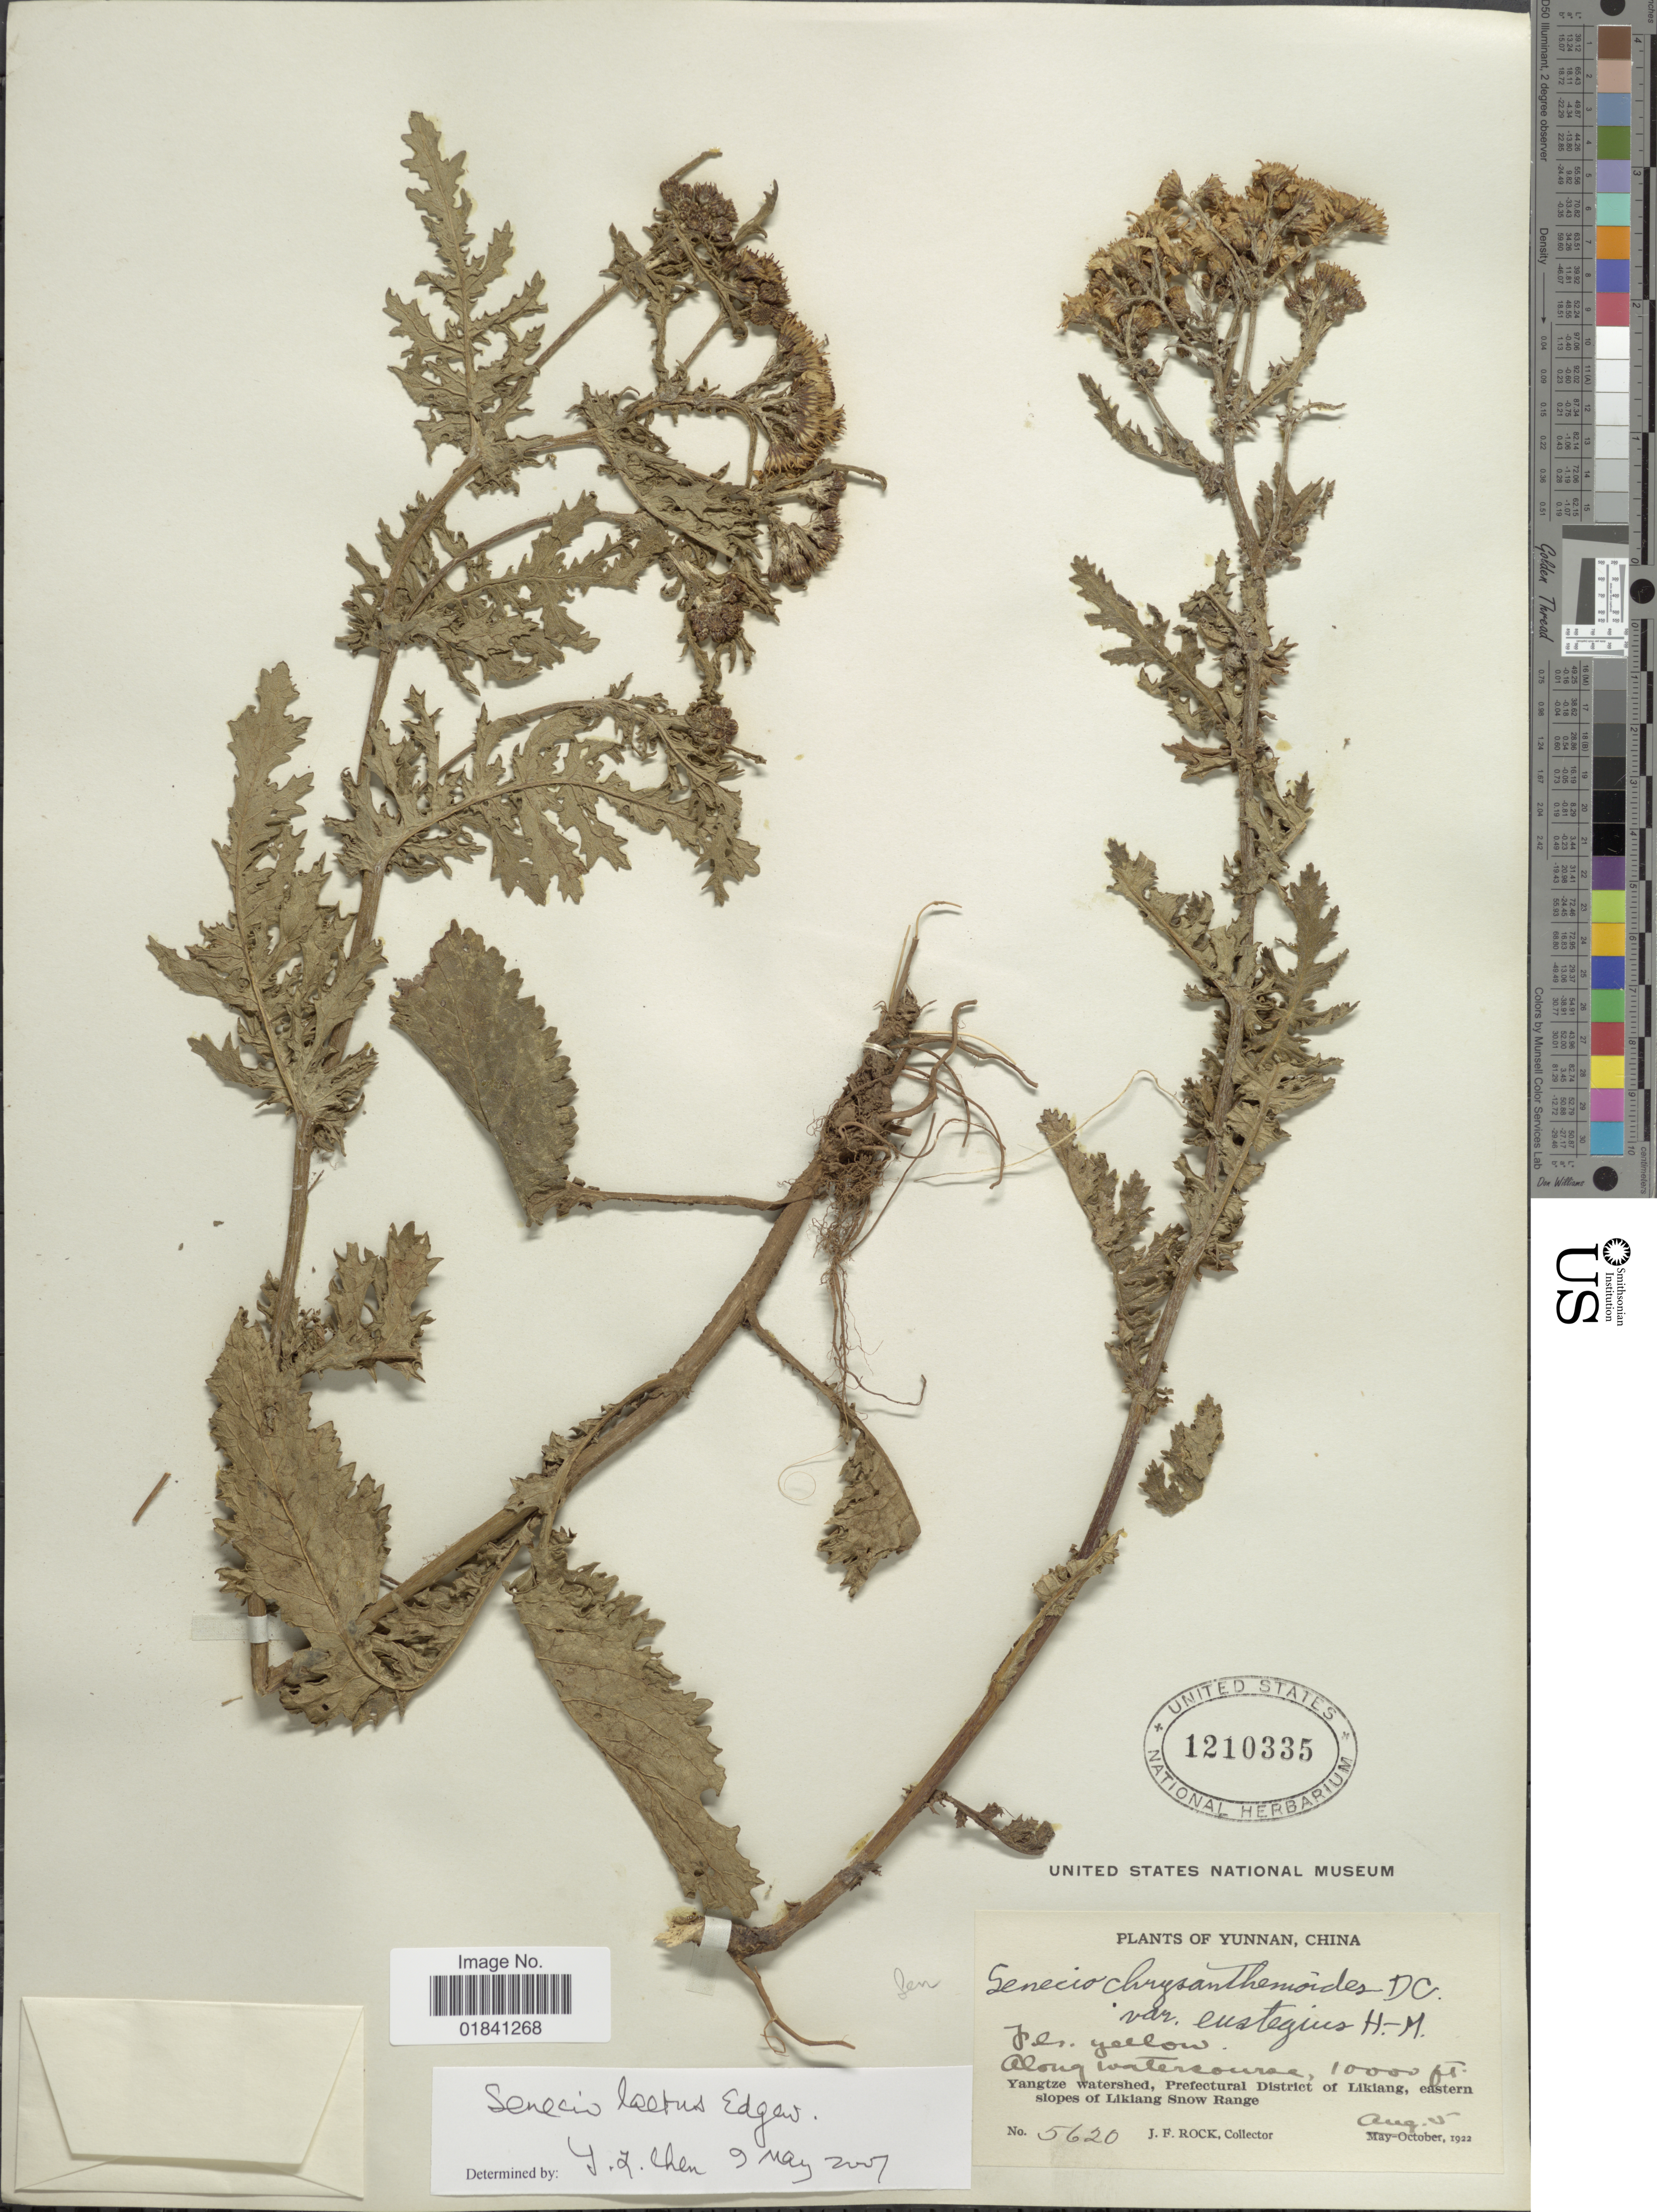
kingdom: Plantae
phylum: Tracheophyta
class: Magnoliopsida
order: Asterales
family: Asteraceae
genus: Senecio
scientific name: Senecio laetus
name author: Edgew.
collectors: J. F. Rock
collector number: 5620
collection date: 1922-08-05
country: China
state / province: Yunnan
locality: Yangtze watershed, Prefectural District of Likiang, eastern slopes of Likiang Snow Range. Along watersource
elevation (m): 3048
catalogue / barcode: US 1210335